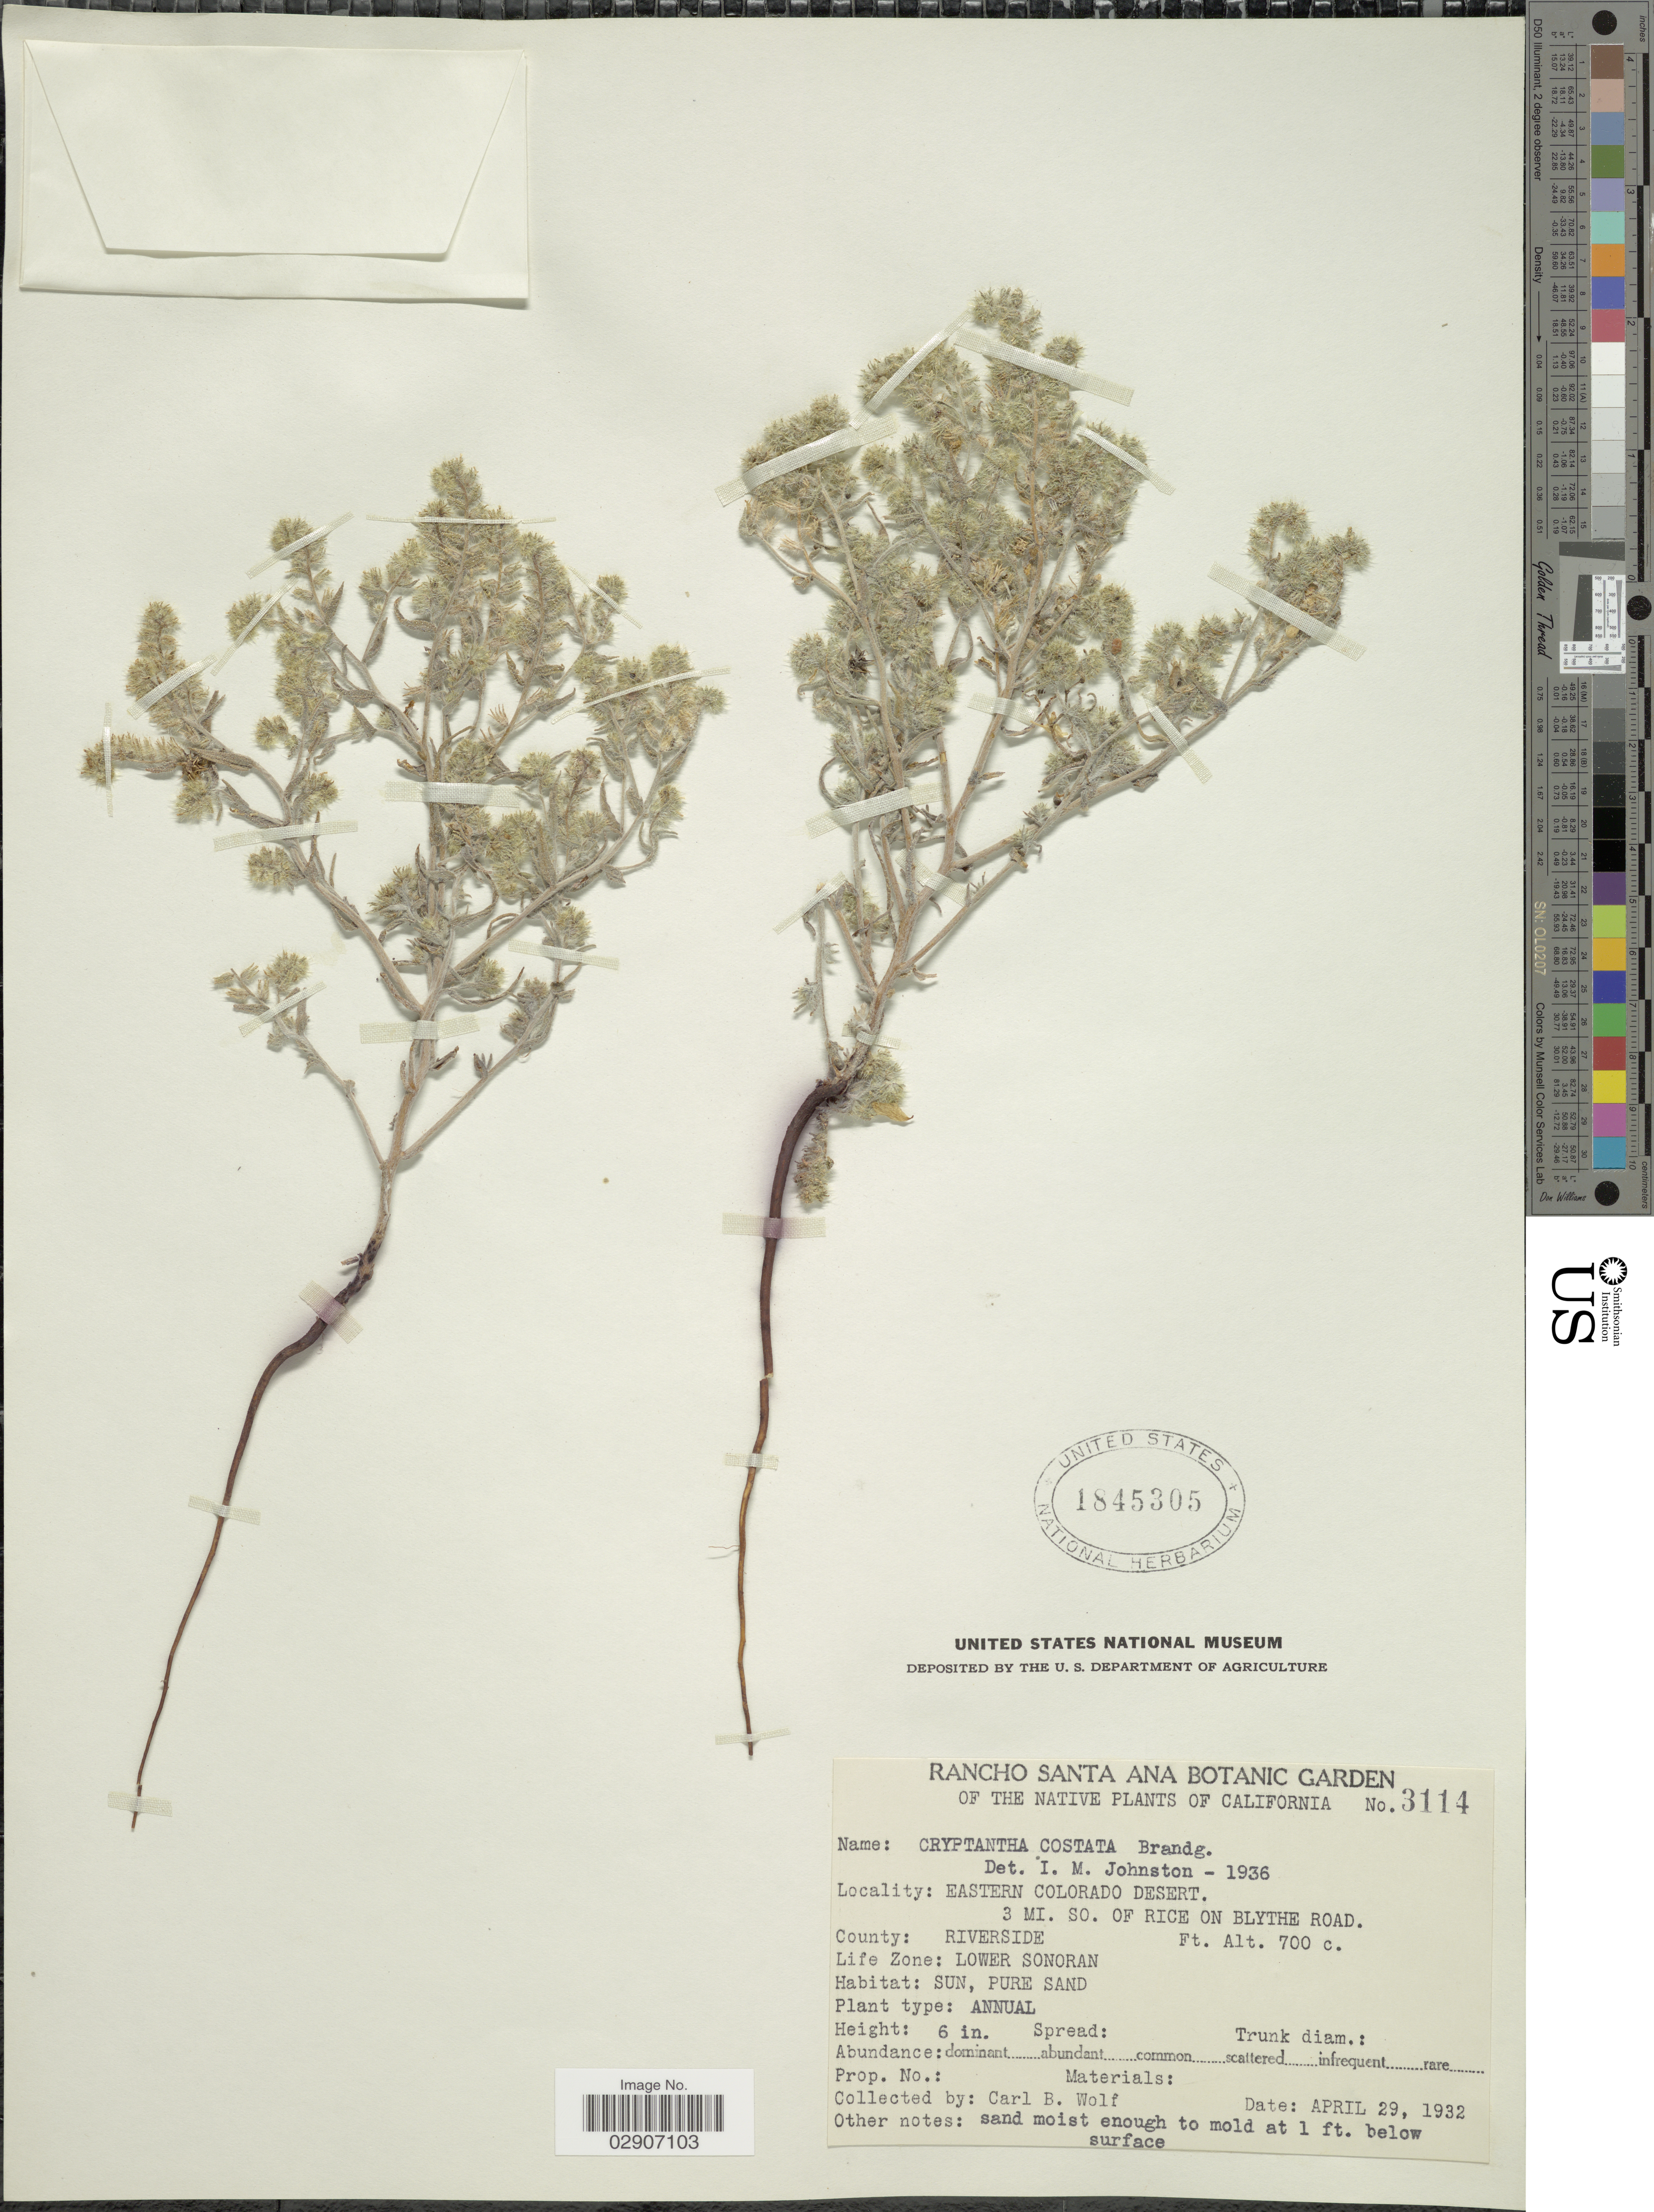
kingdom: Plantae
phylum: Tracheophyta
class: Magnoliopsida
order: Boraginales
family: Boraginaceae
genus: Cryptantha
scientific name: Cryptantha costata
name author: Brandegee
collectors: C. B. Wolf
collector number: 3114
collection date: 1932-04-29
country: United States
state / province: California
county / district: Riverside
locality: Eastern Colorado Desert. 3 mi. SO. of Rice on Blythe Road. County: Riverside. Life Zone: Lower Sonoran.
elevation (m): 213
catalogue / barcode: US 1845305